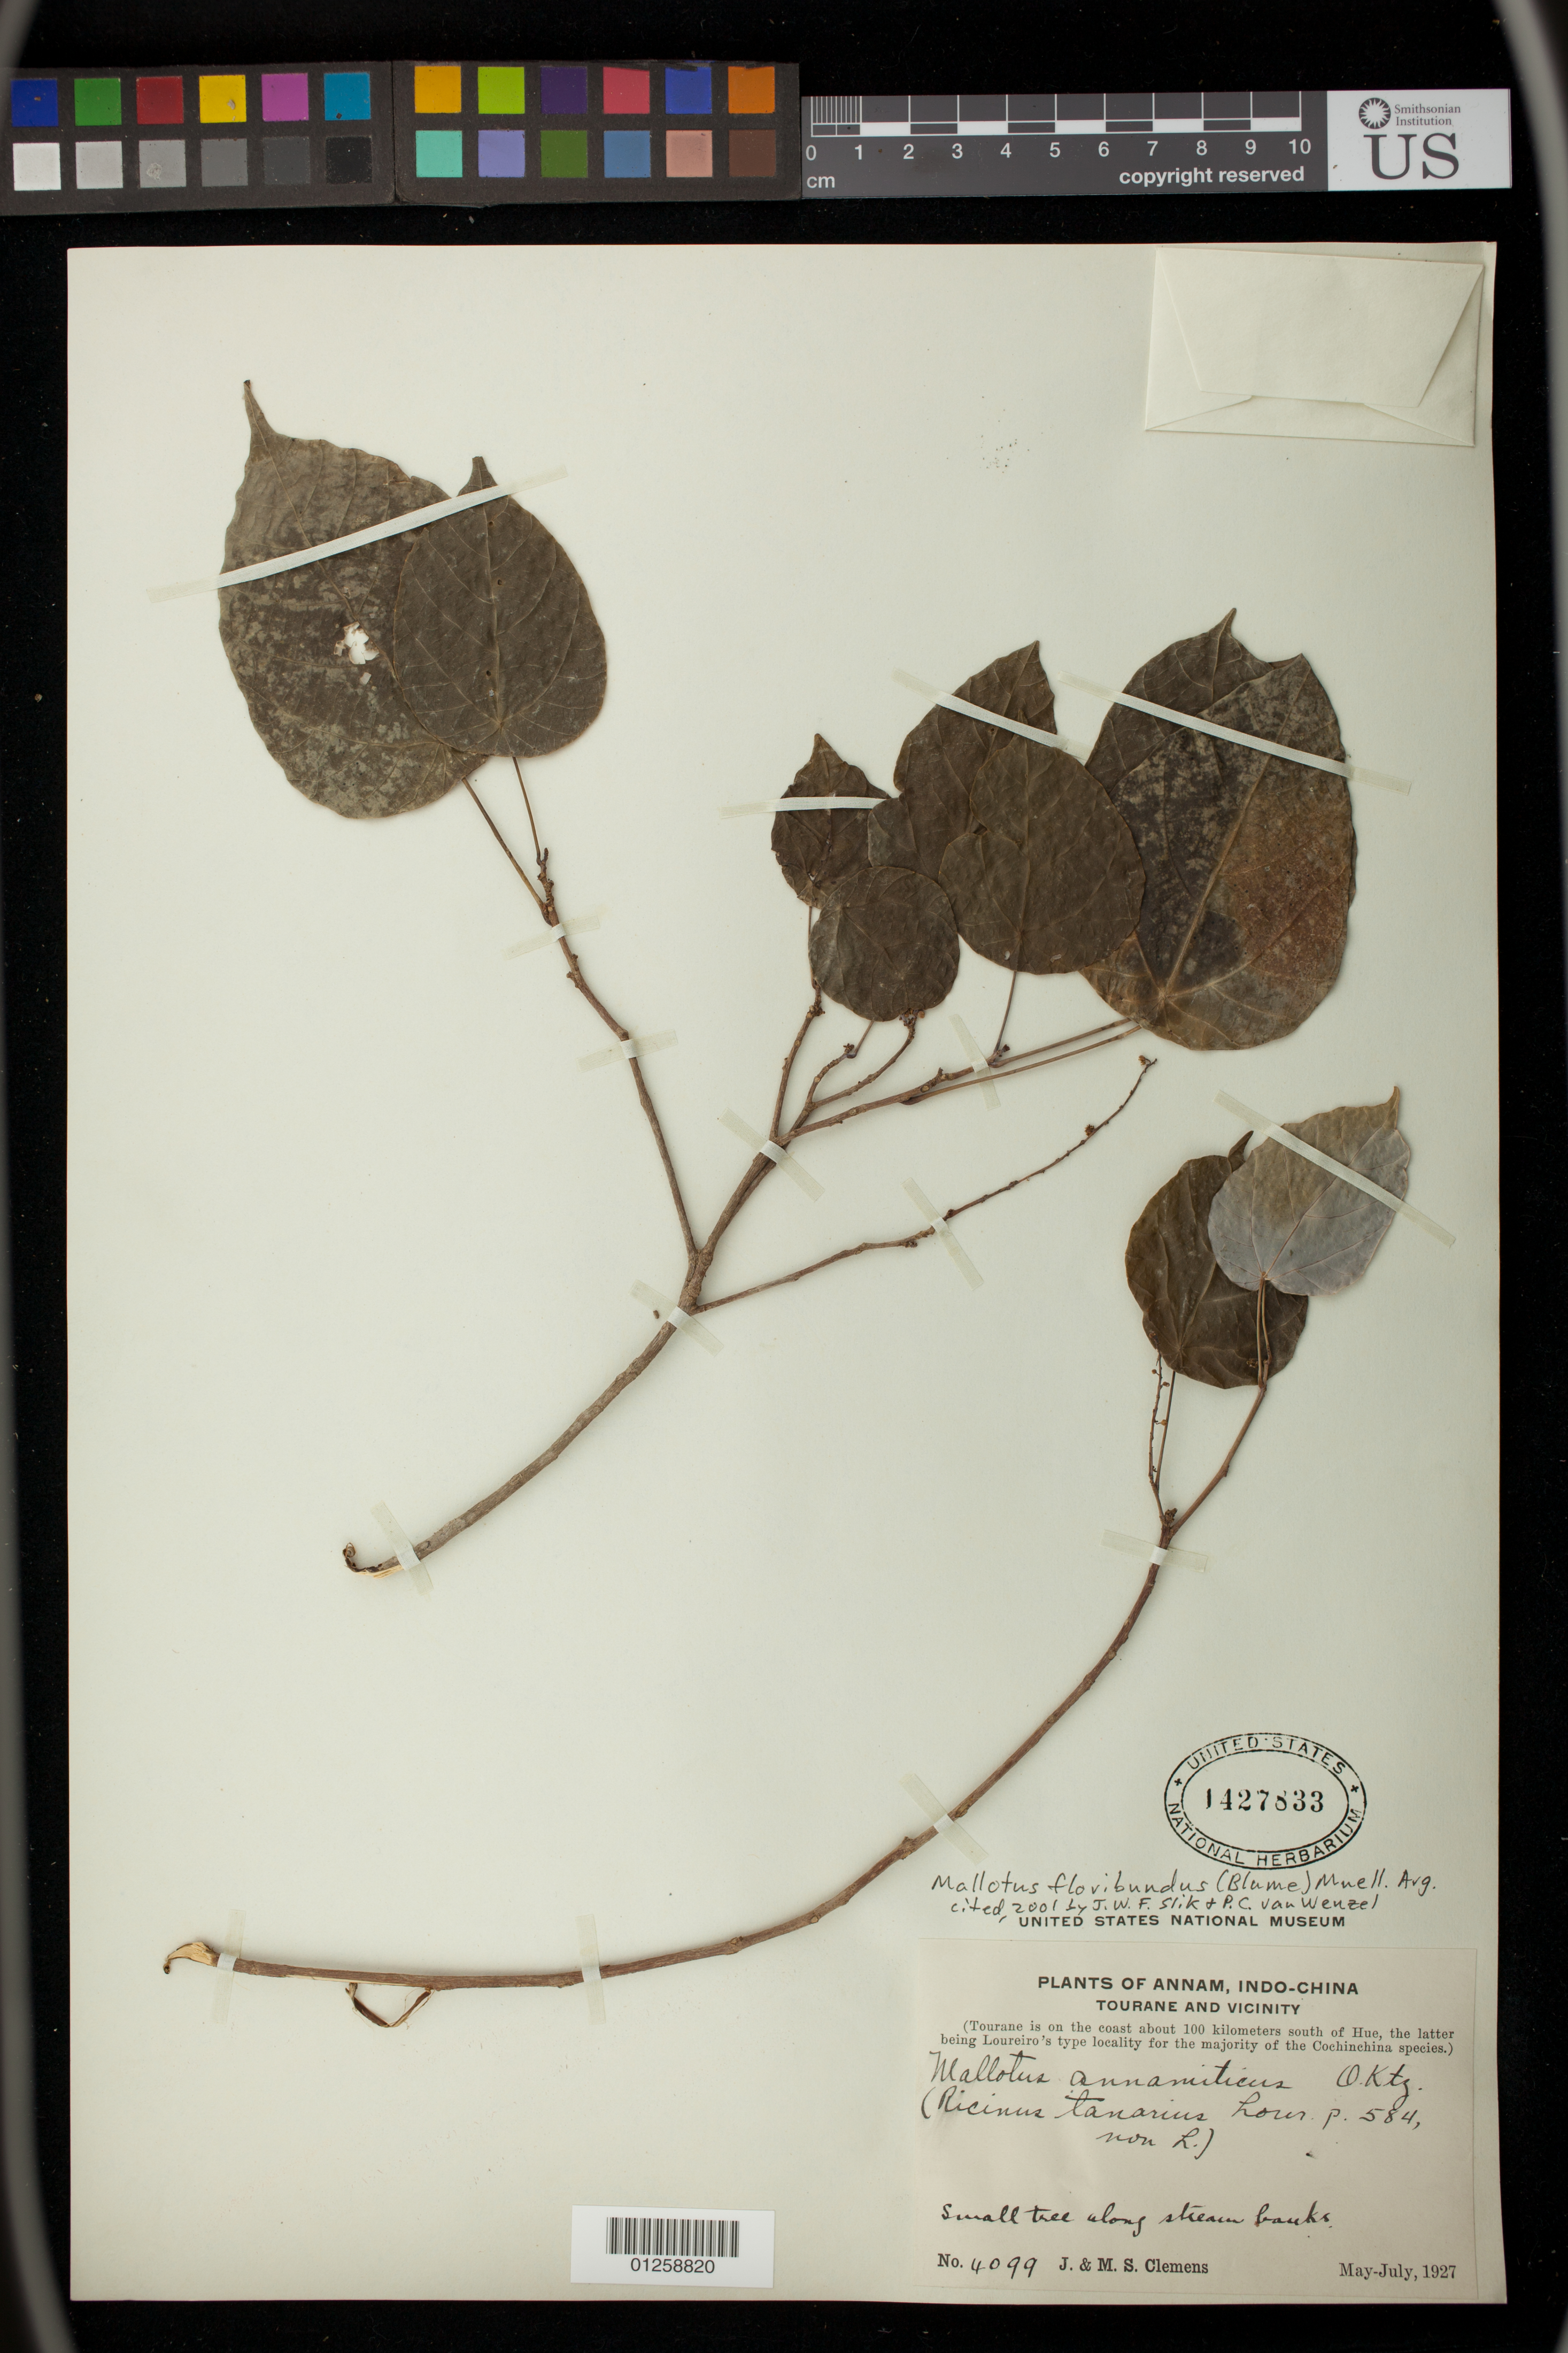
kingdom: Plantae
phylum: Tracheophyta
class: Magnoliopsida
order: Malpighiales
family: Euphorbiaceae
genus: Mallotus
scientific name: Mallotus floribundus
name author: (Blume) Müll. Arg.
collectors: J. Clemens & M. S. Clemens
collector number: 4099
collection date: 1927-05/1927-07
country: Vietnam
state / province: Annam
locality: Tourane and Vicinity.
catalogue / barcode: US 1427833